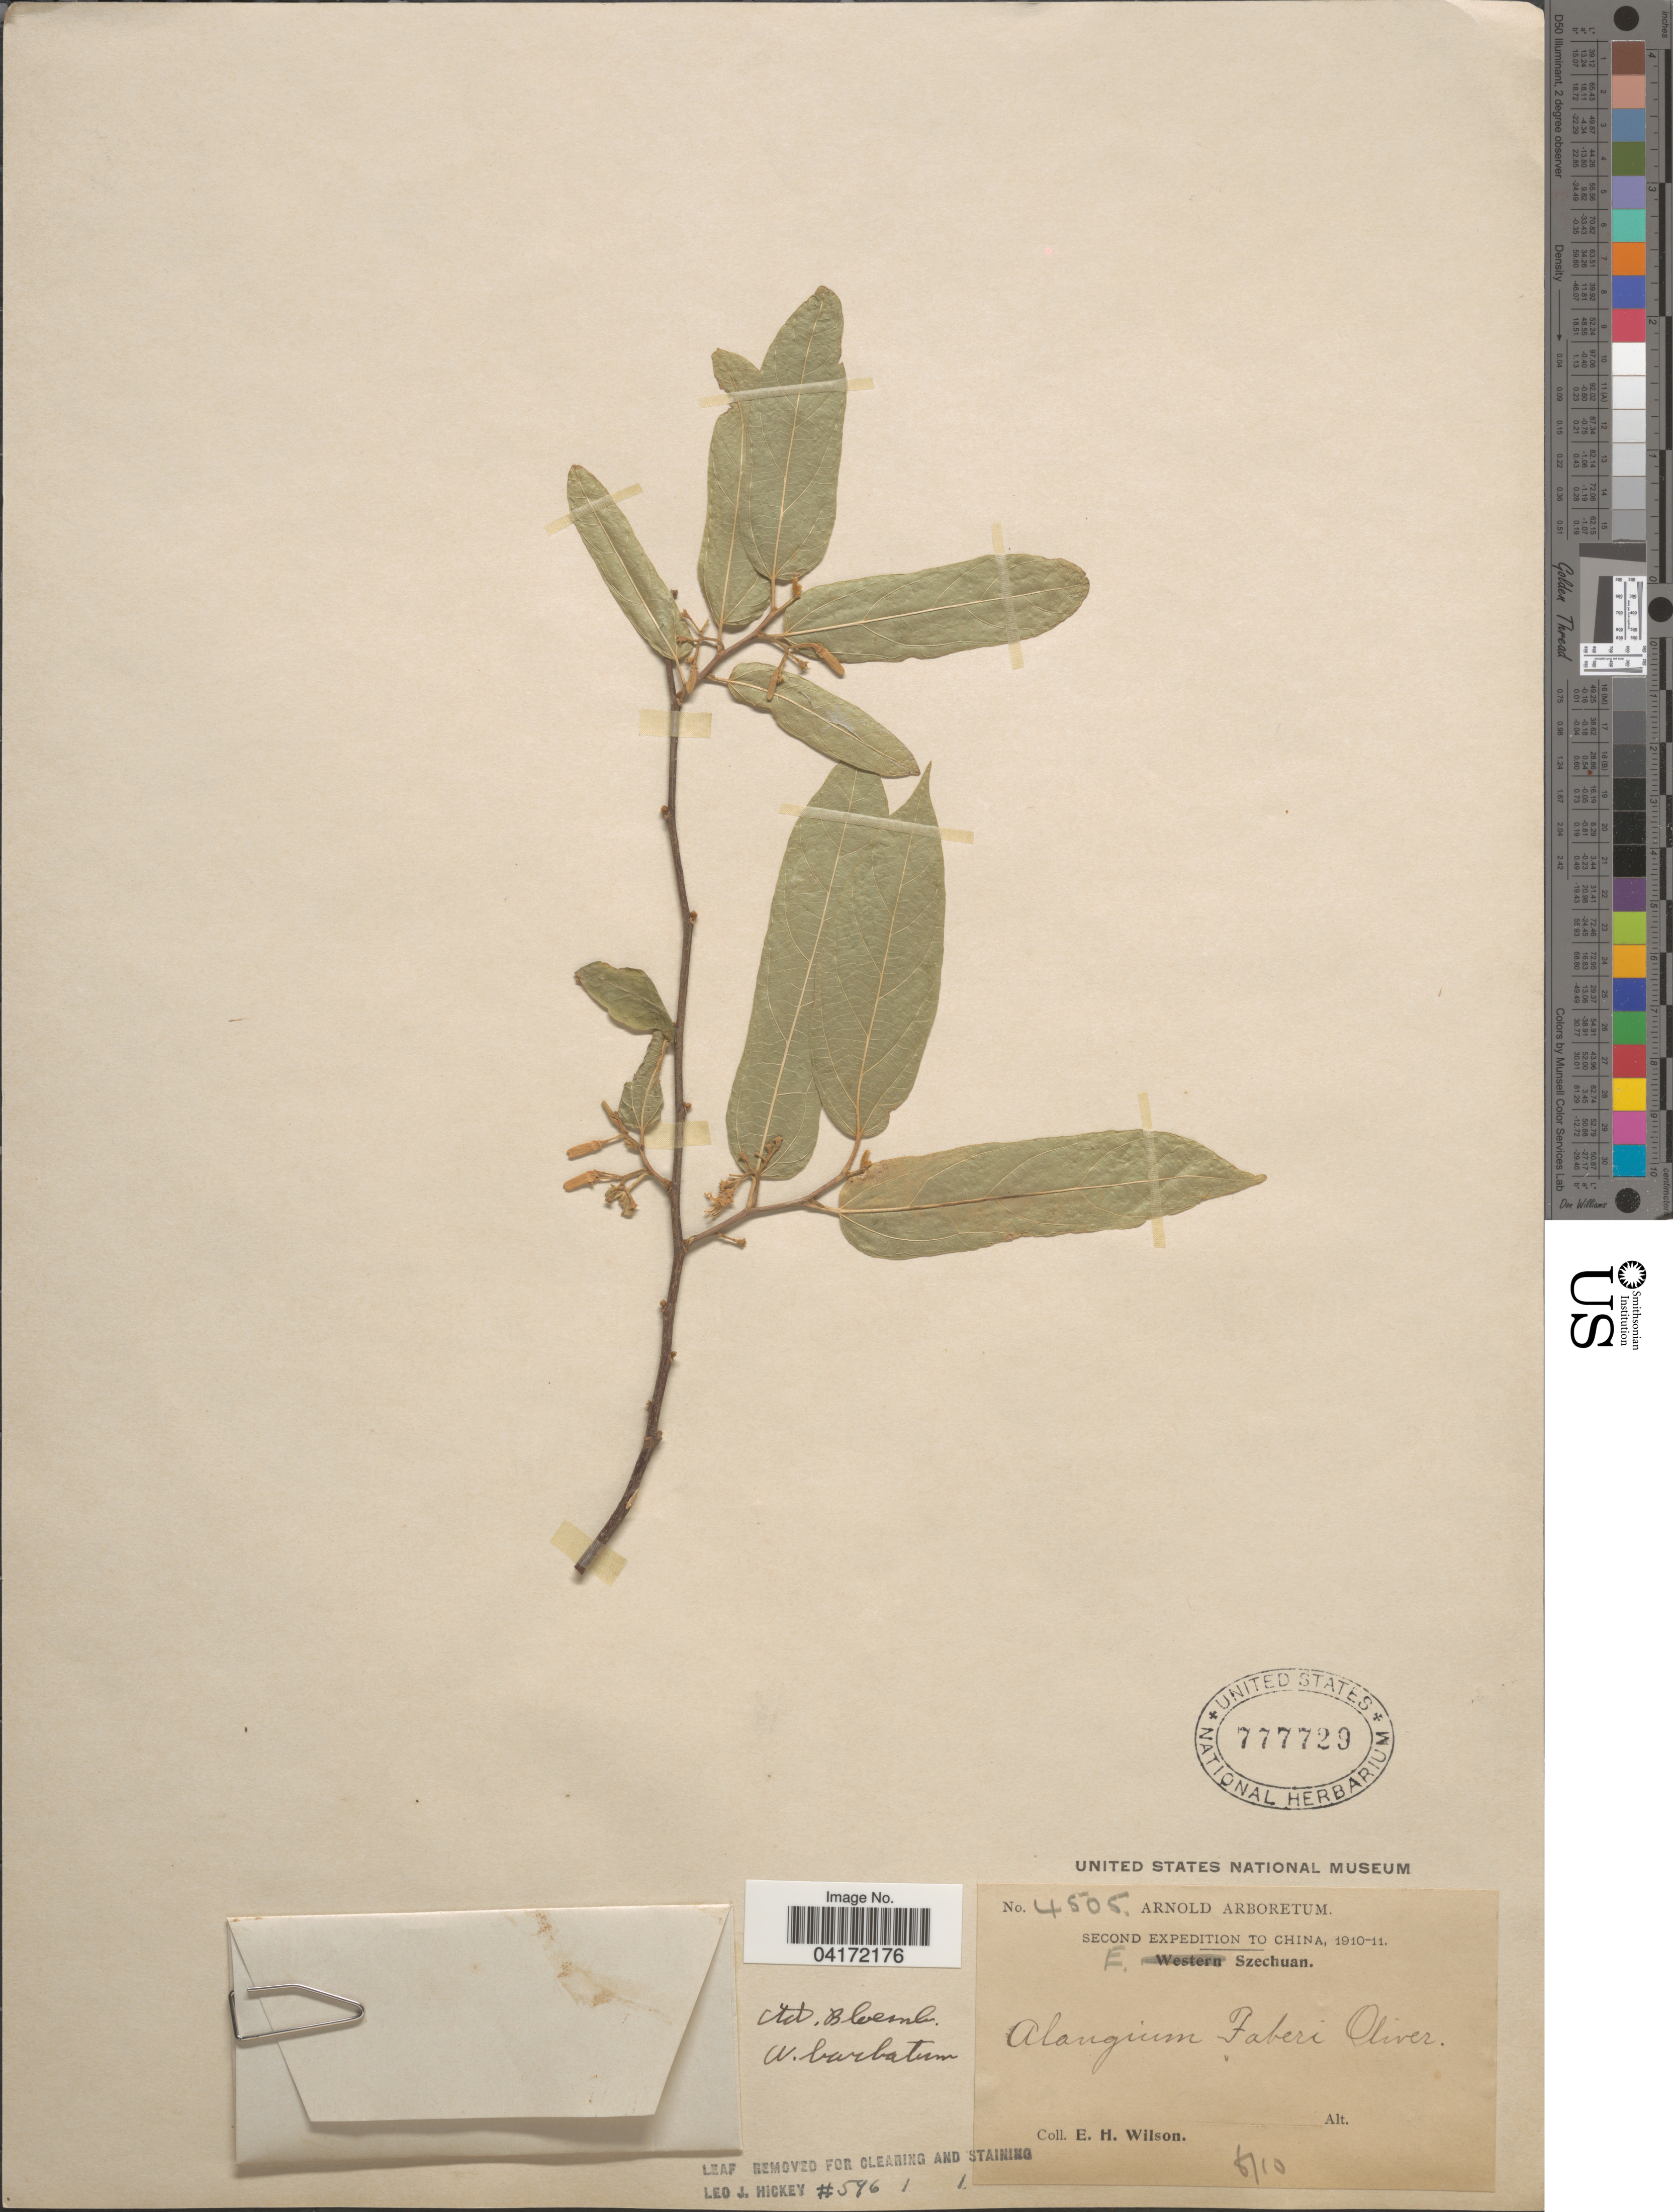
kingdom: Plantae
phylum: Tracheophyta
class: Magnoliopsida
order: Cornales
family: Cornaceae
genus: Alangium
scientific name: Alangium faberi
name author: Oliv.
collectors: E. Wilson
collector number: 4505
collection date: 1910-06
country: China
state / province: Sichuan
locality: E. Szechuan. Second Expedition to China, 1910-11.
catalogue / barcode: US 777729